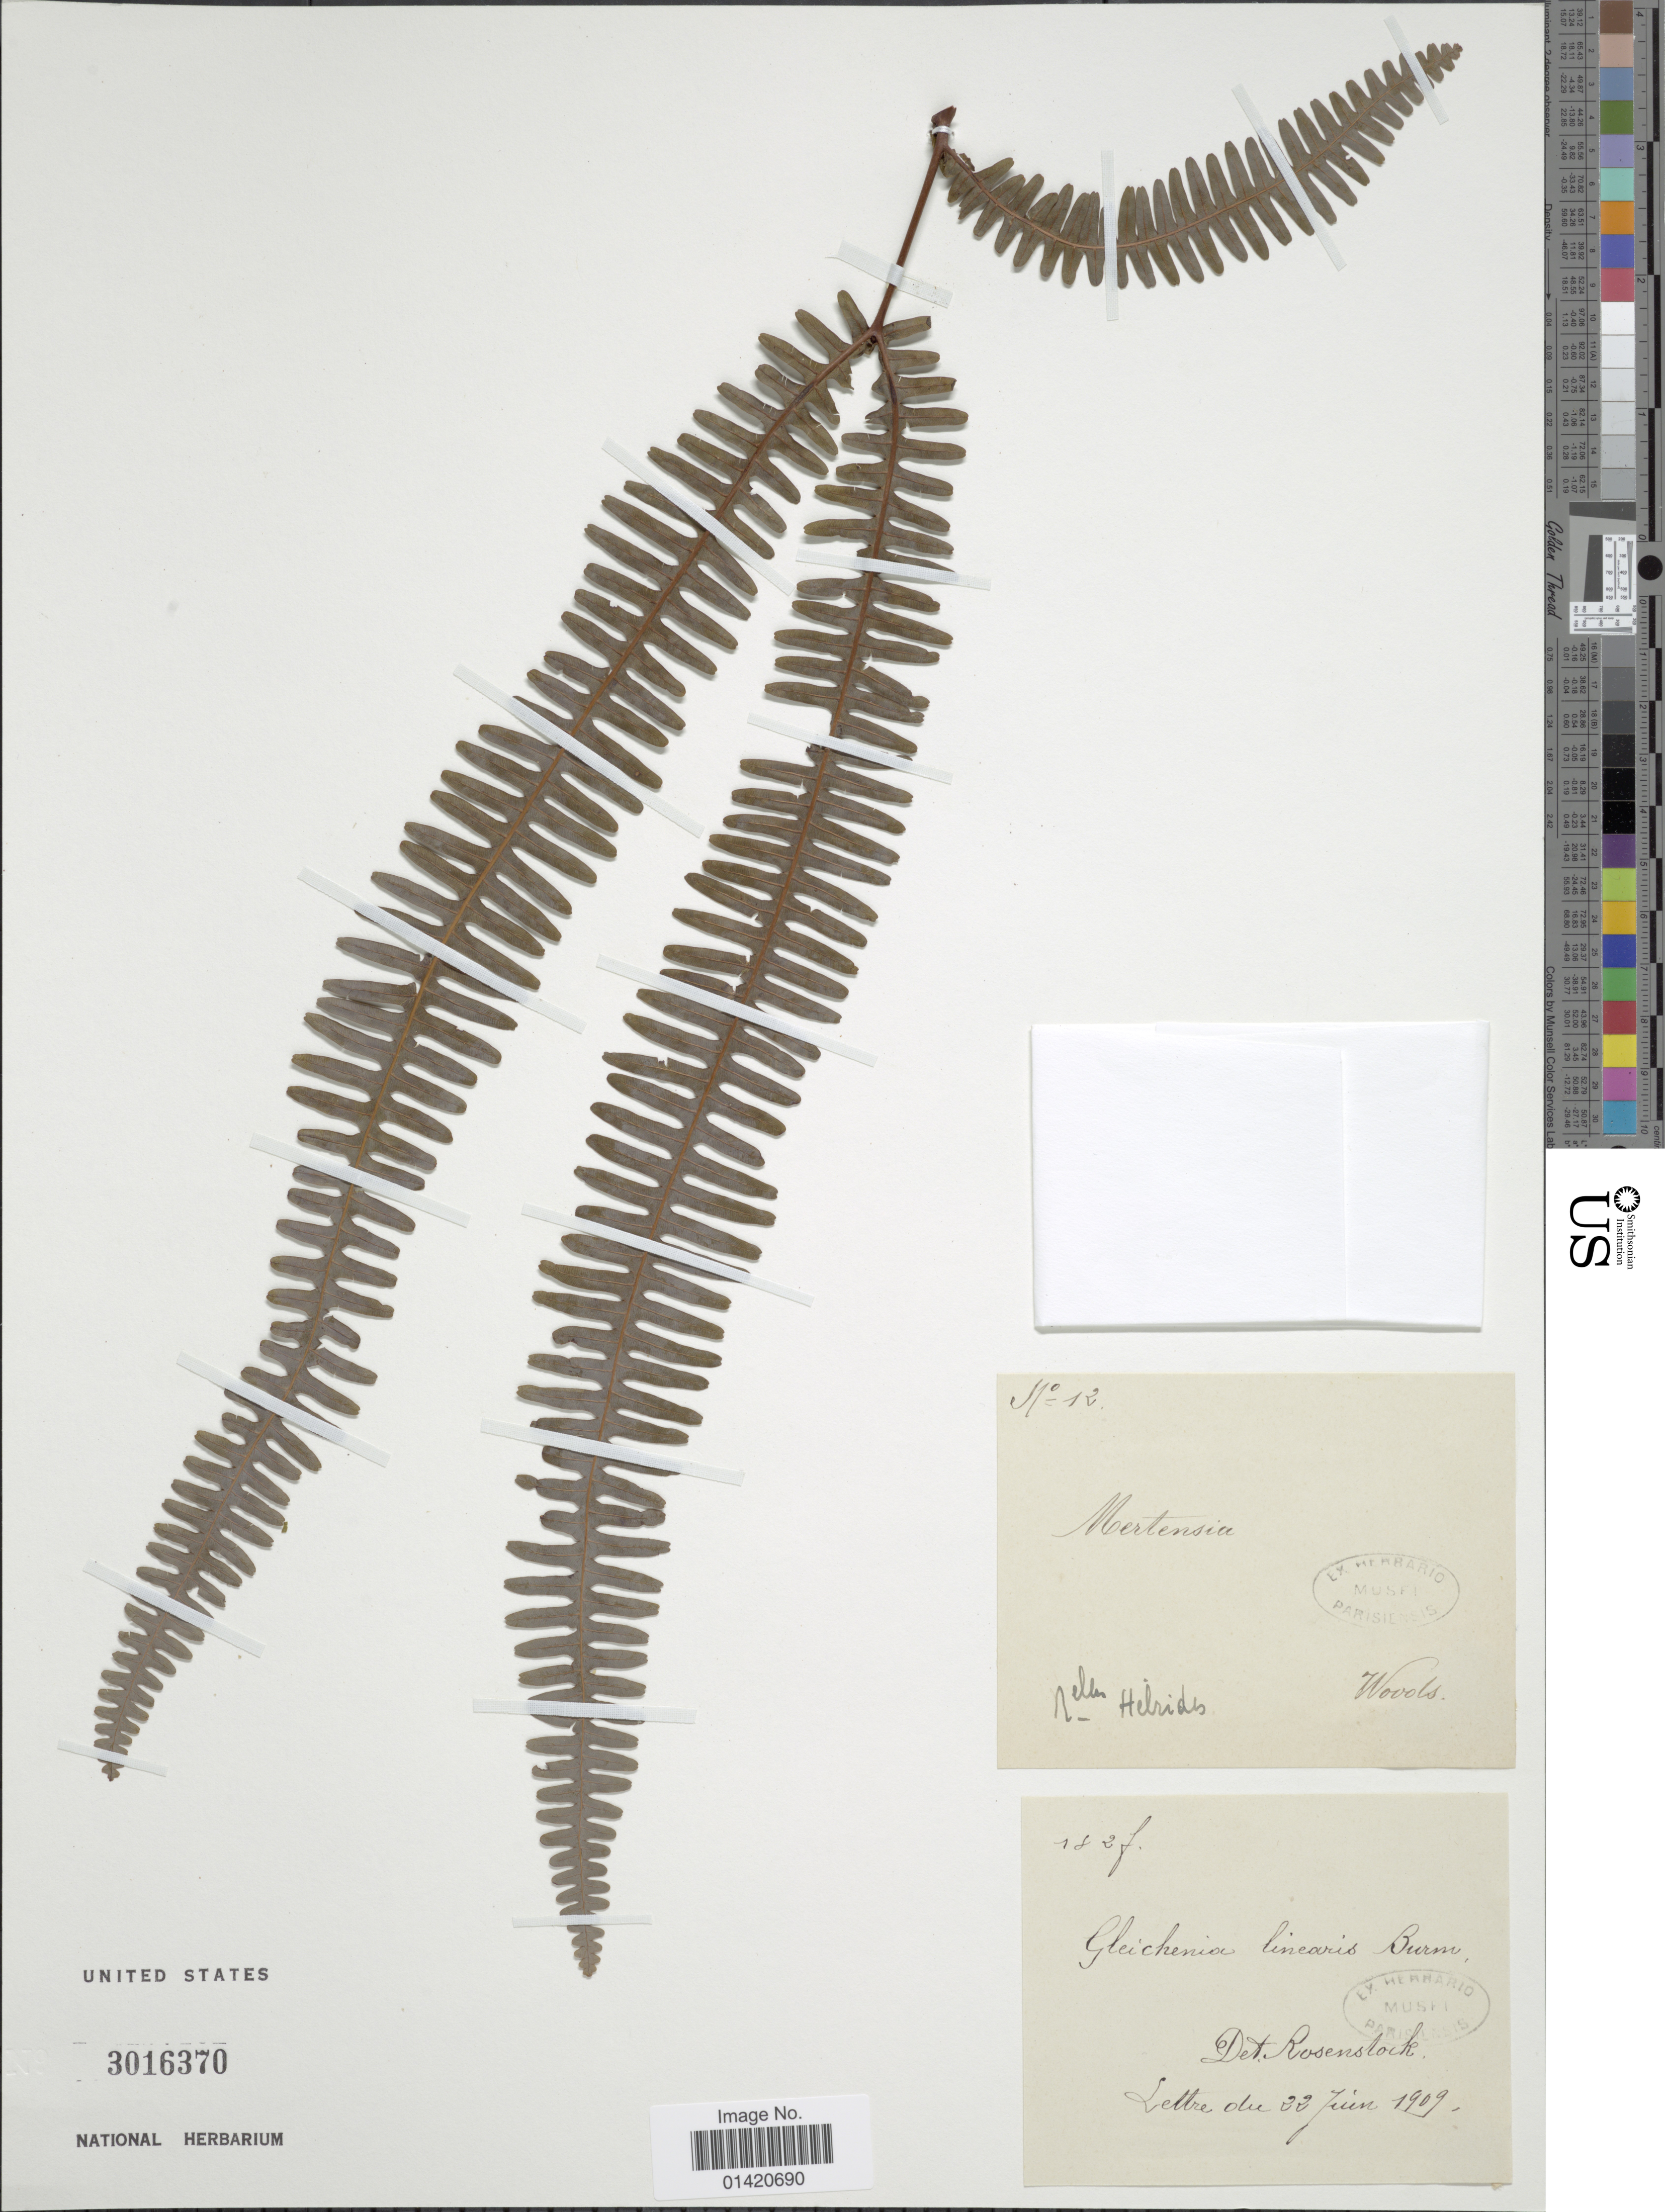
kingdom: Plantae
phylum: Tracheophyta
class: Polypodiopsida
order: Gleicheniales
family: Gleicheniaceae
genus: Dicranopteris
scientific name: Dicranopteris linearis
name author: (Burm. f.) Underw.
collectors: -. Wools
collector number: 12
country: Vanuatu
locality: Nlle Hebrides [interpreted]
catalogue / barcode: US 3016370